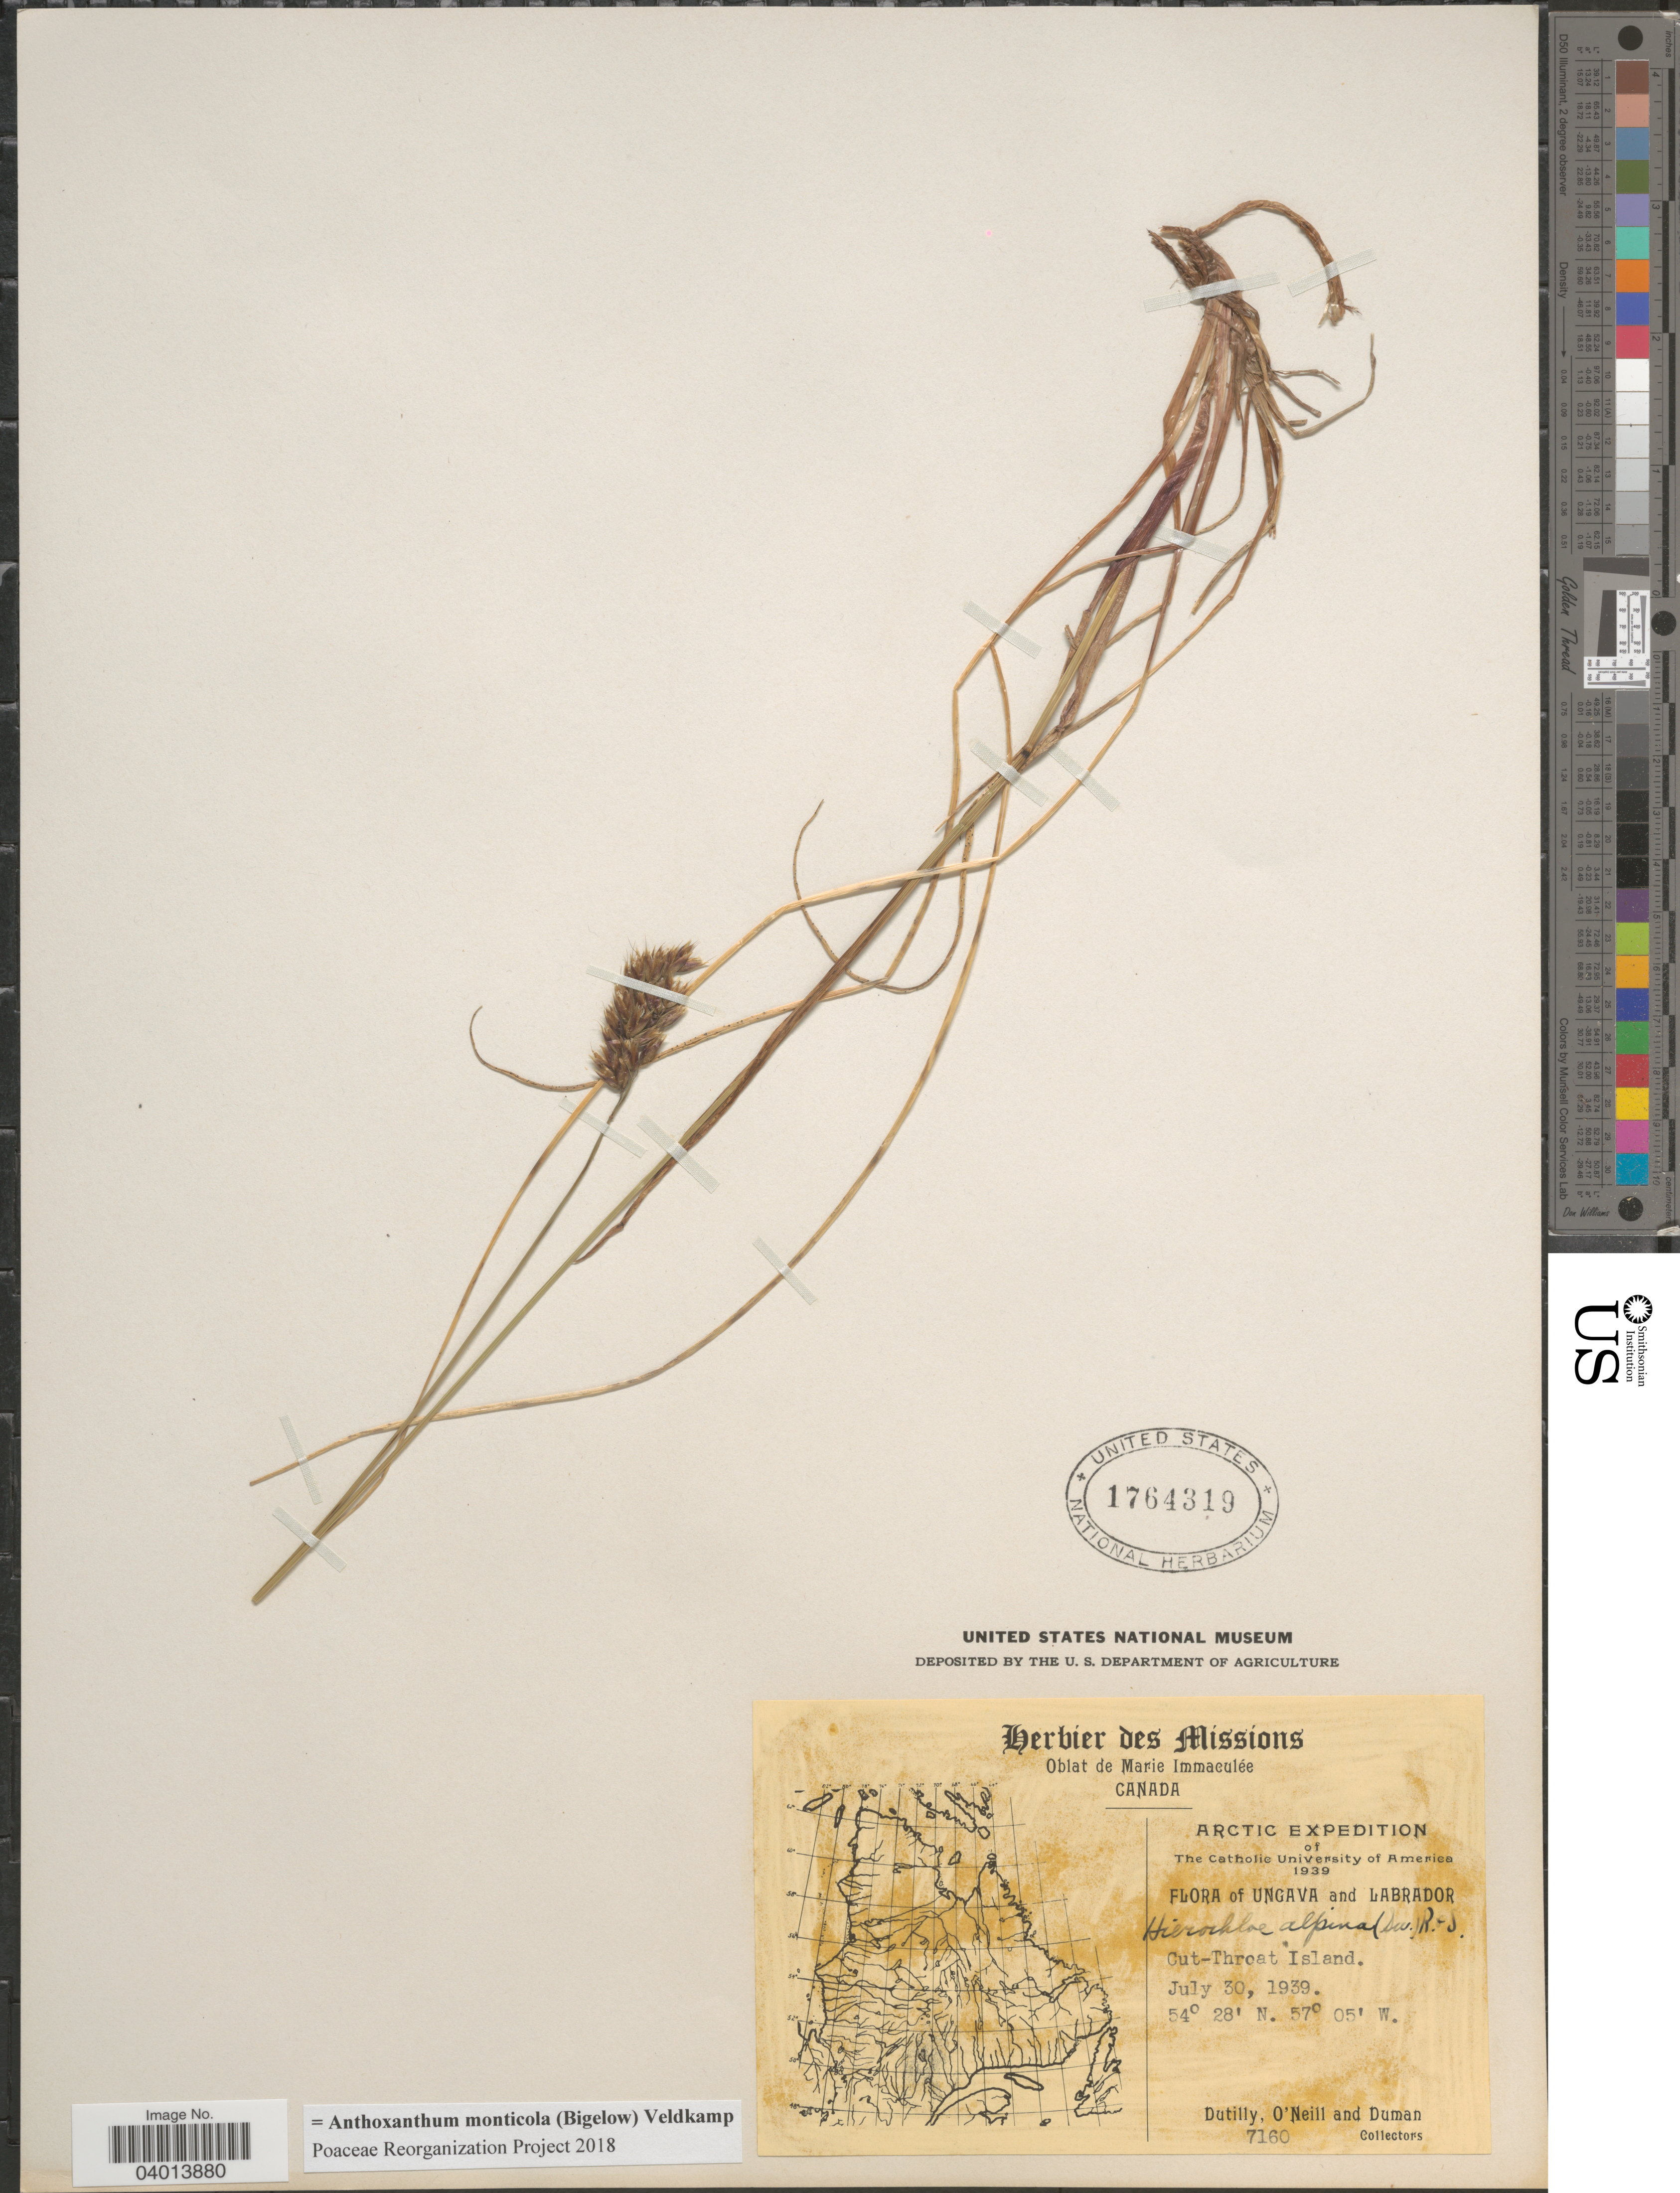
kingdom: Plantae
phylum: Tracheophyta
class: Liliopsida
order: Poales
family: Poaceae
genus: Anthoxanthum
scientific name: Anthoxanthum monticola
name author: (Bigelow) Veldkamp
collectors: -. Dutilly, -. O'Neill & -. Duman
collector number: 7160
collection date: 1939-07-30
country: Canada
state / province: Newfoundland and Labrador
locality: Ungava and Labrador. Cut-Throat Island.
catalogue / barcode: US 1764319